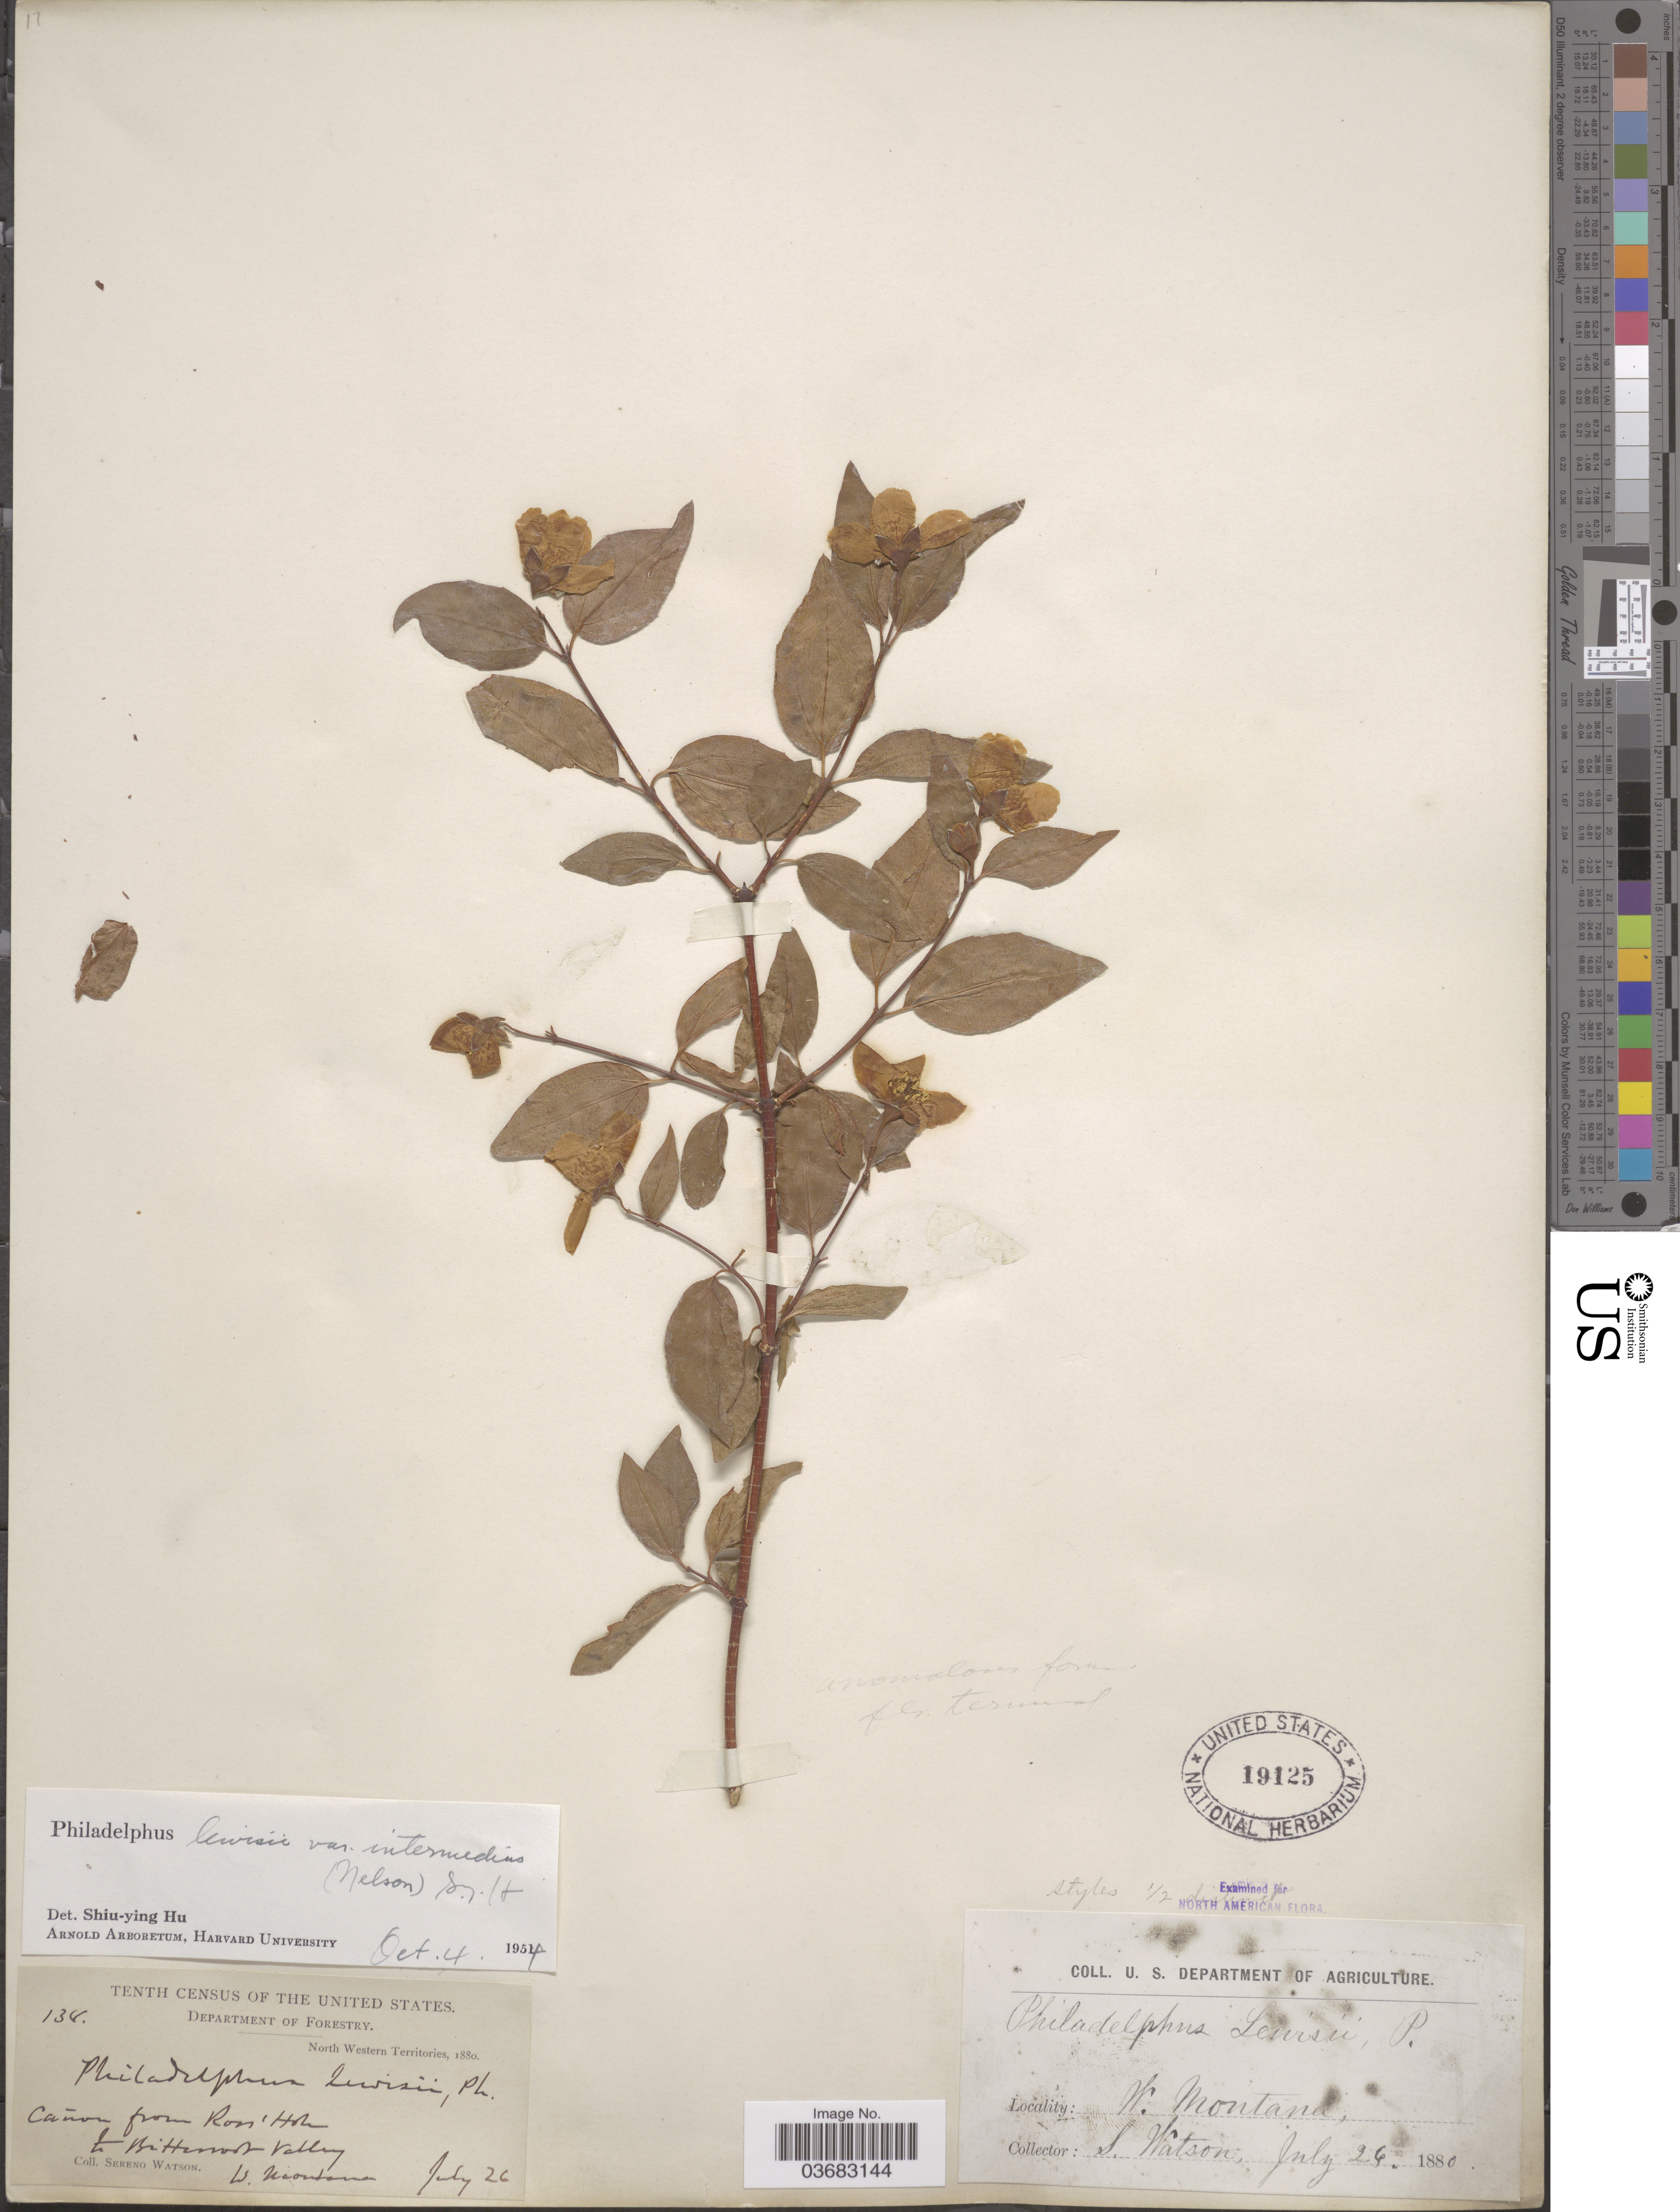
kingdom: Plantae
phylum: Tracheophyta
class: Magnoliopsida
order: Cornales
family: Hydrangeaceae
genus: Philadelphus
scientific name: Philadelphus lewisii var. intermedius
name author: (A. Nelson) S.Y. Hu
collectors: S. Watson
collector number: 138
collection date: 1880-07-26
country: United States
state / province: Montana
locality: W. Montana. Tenth Census of the United States. North Western Territories. Cañon from Ross' Hole to Bitterroot Valley.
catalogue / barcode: US 19125